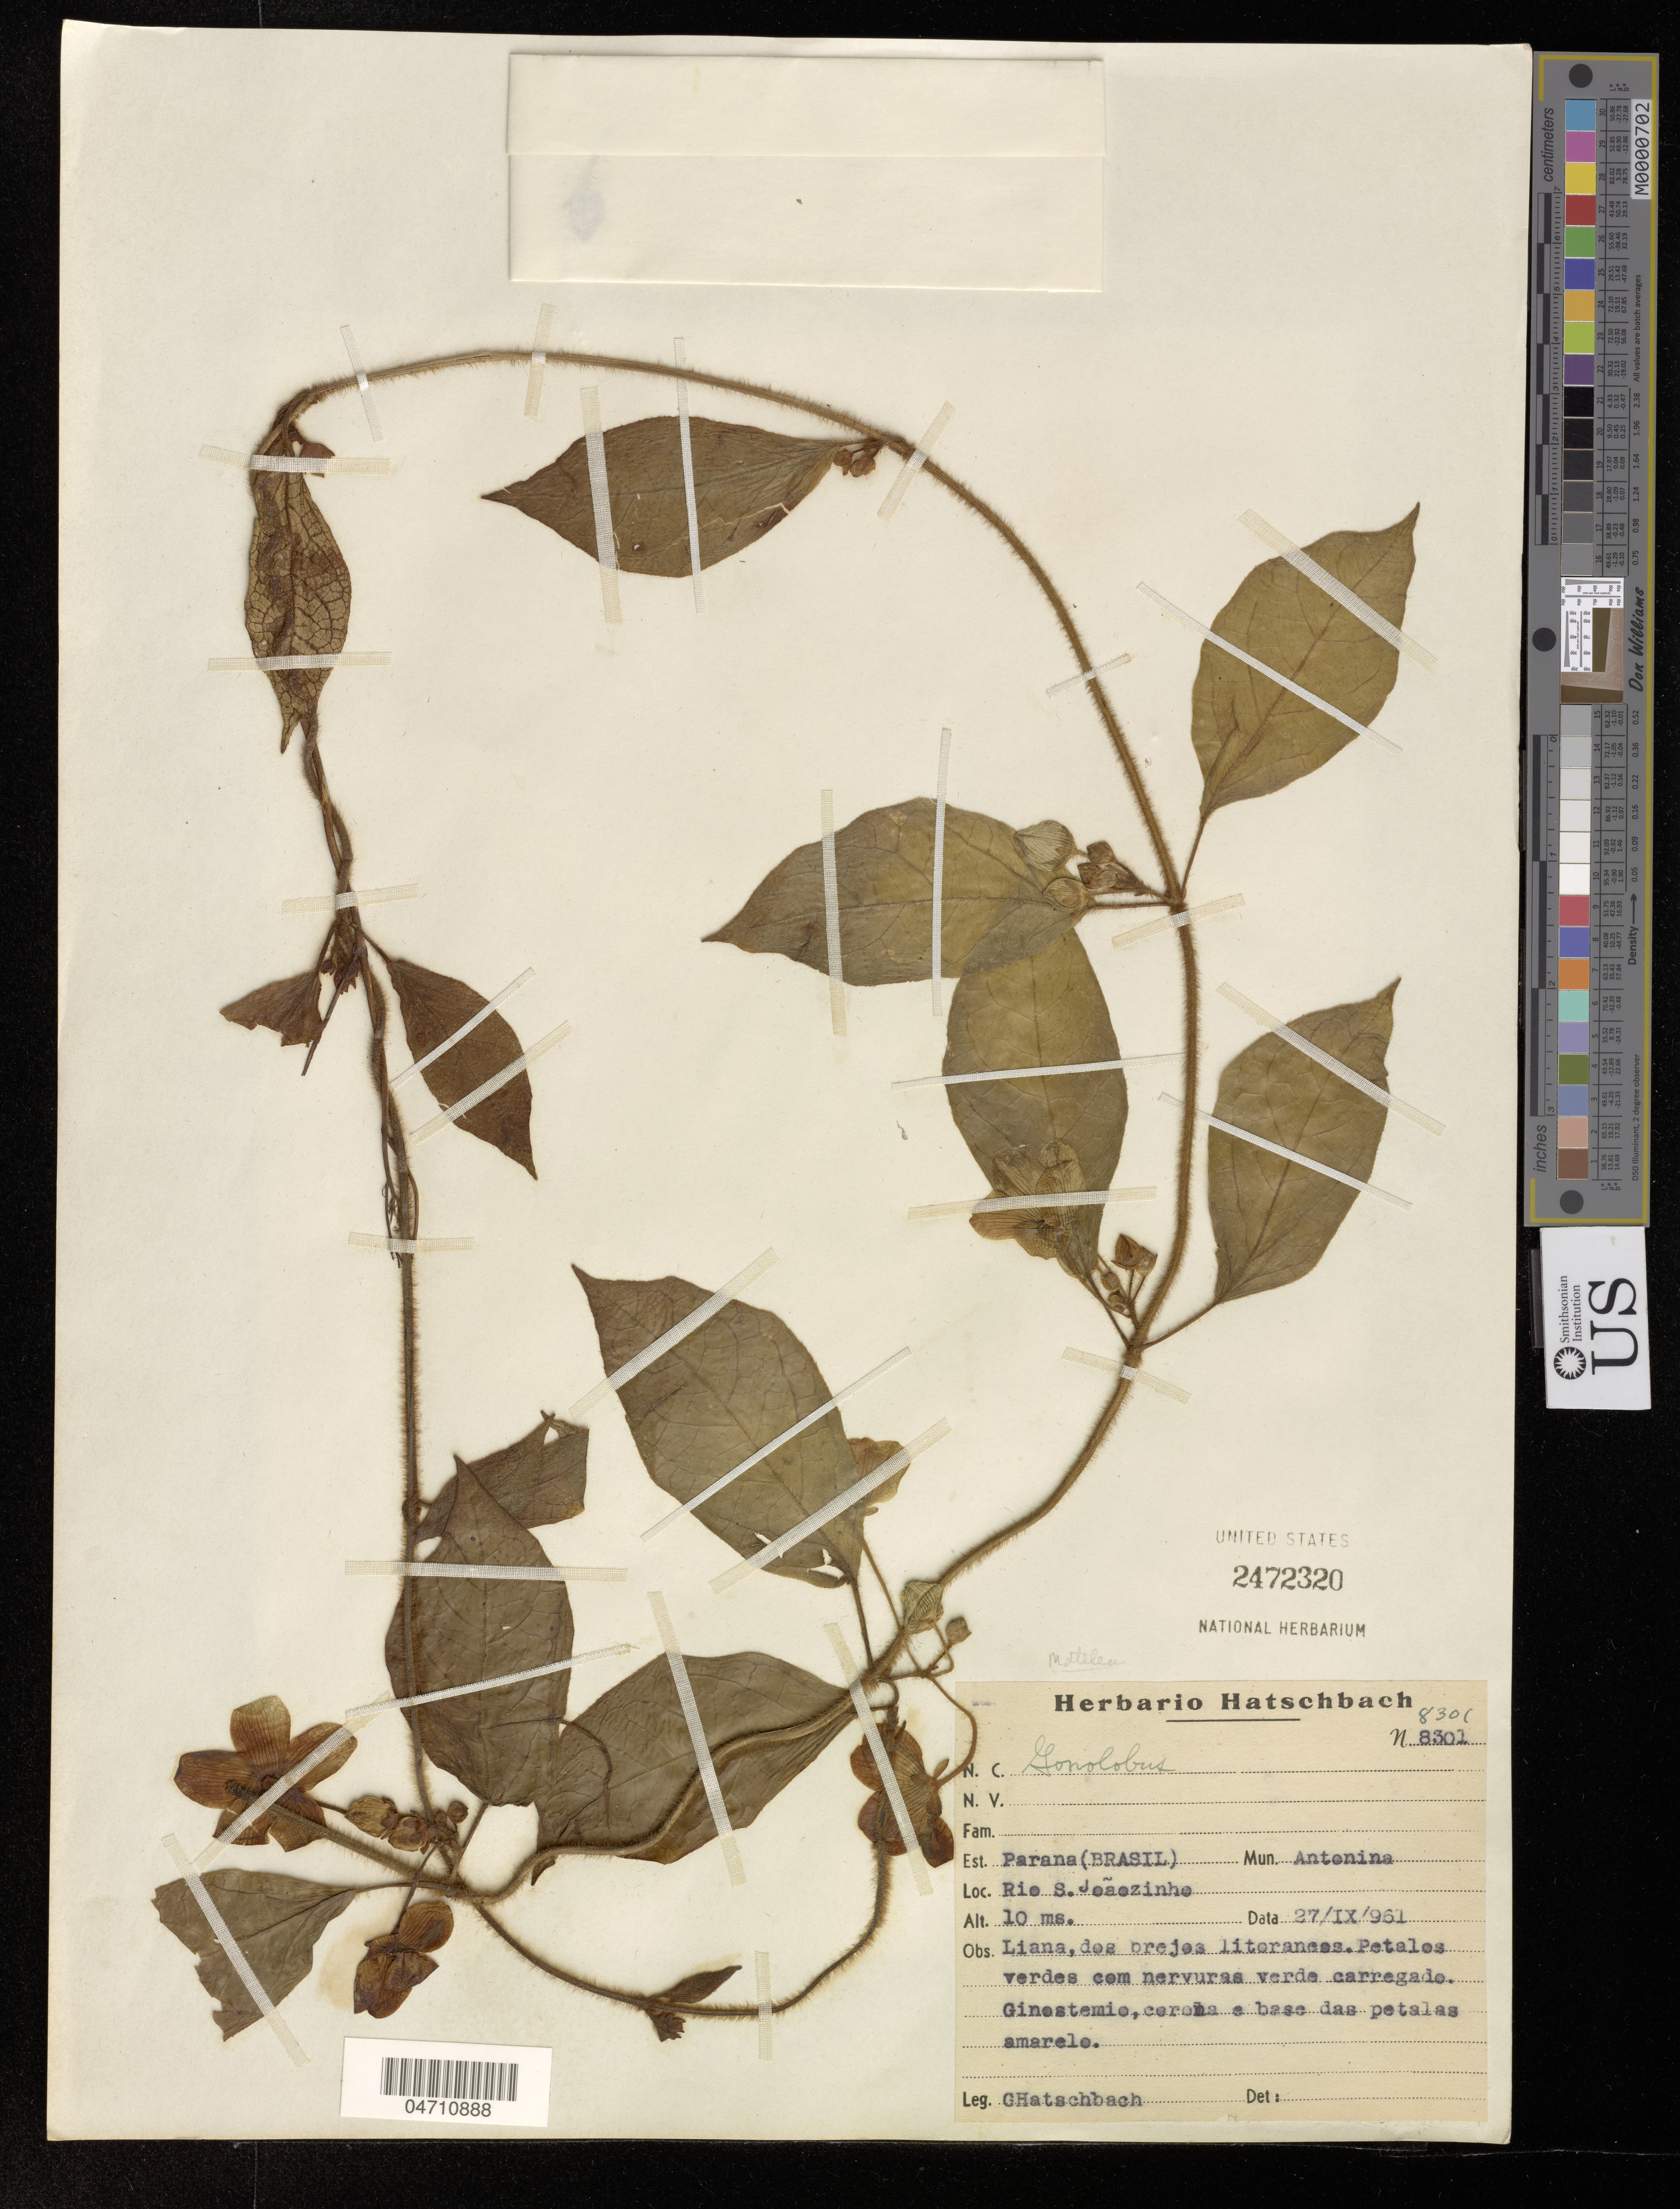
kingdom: Plantae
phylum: Tracheophyta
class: Magnoliopsida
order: Gentianales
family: Apocynaceae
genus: Matelea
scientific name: Matelea sp.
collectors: Ghatschbach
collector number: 8301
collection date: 1951-09-27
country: Brazil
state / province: Paraná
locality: Mun. Antonina. Rio S. Jeãezinho.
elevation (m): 10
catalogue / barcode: US 2472320